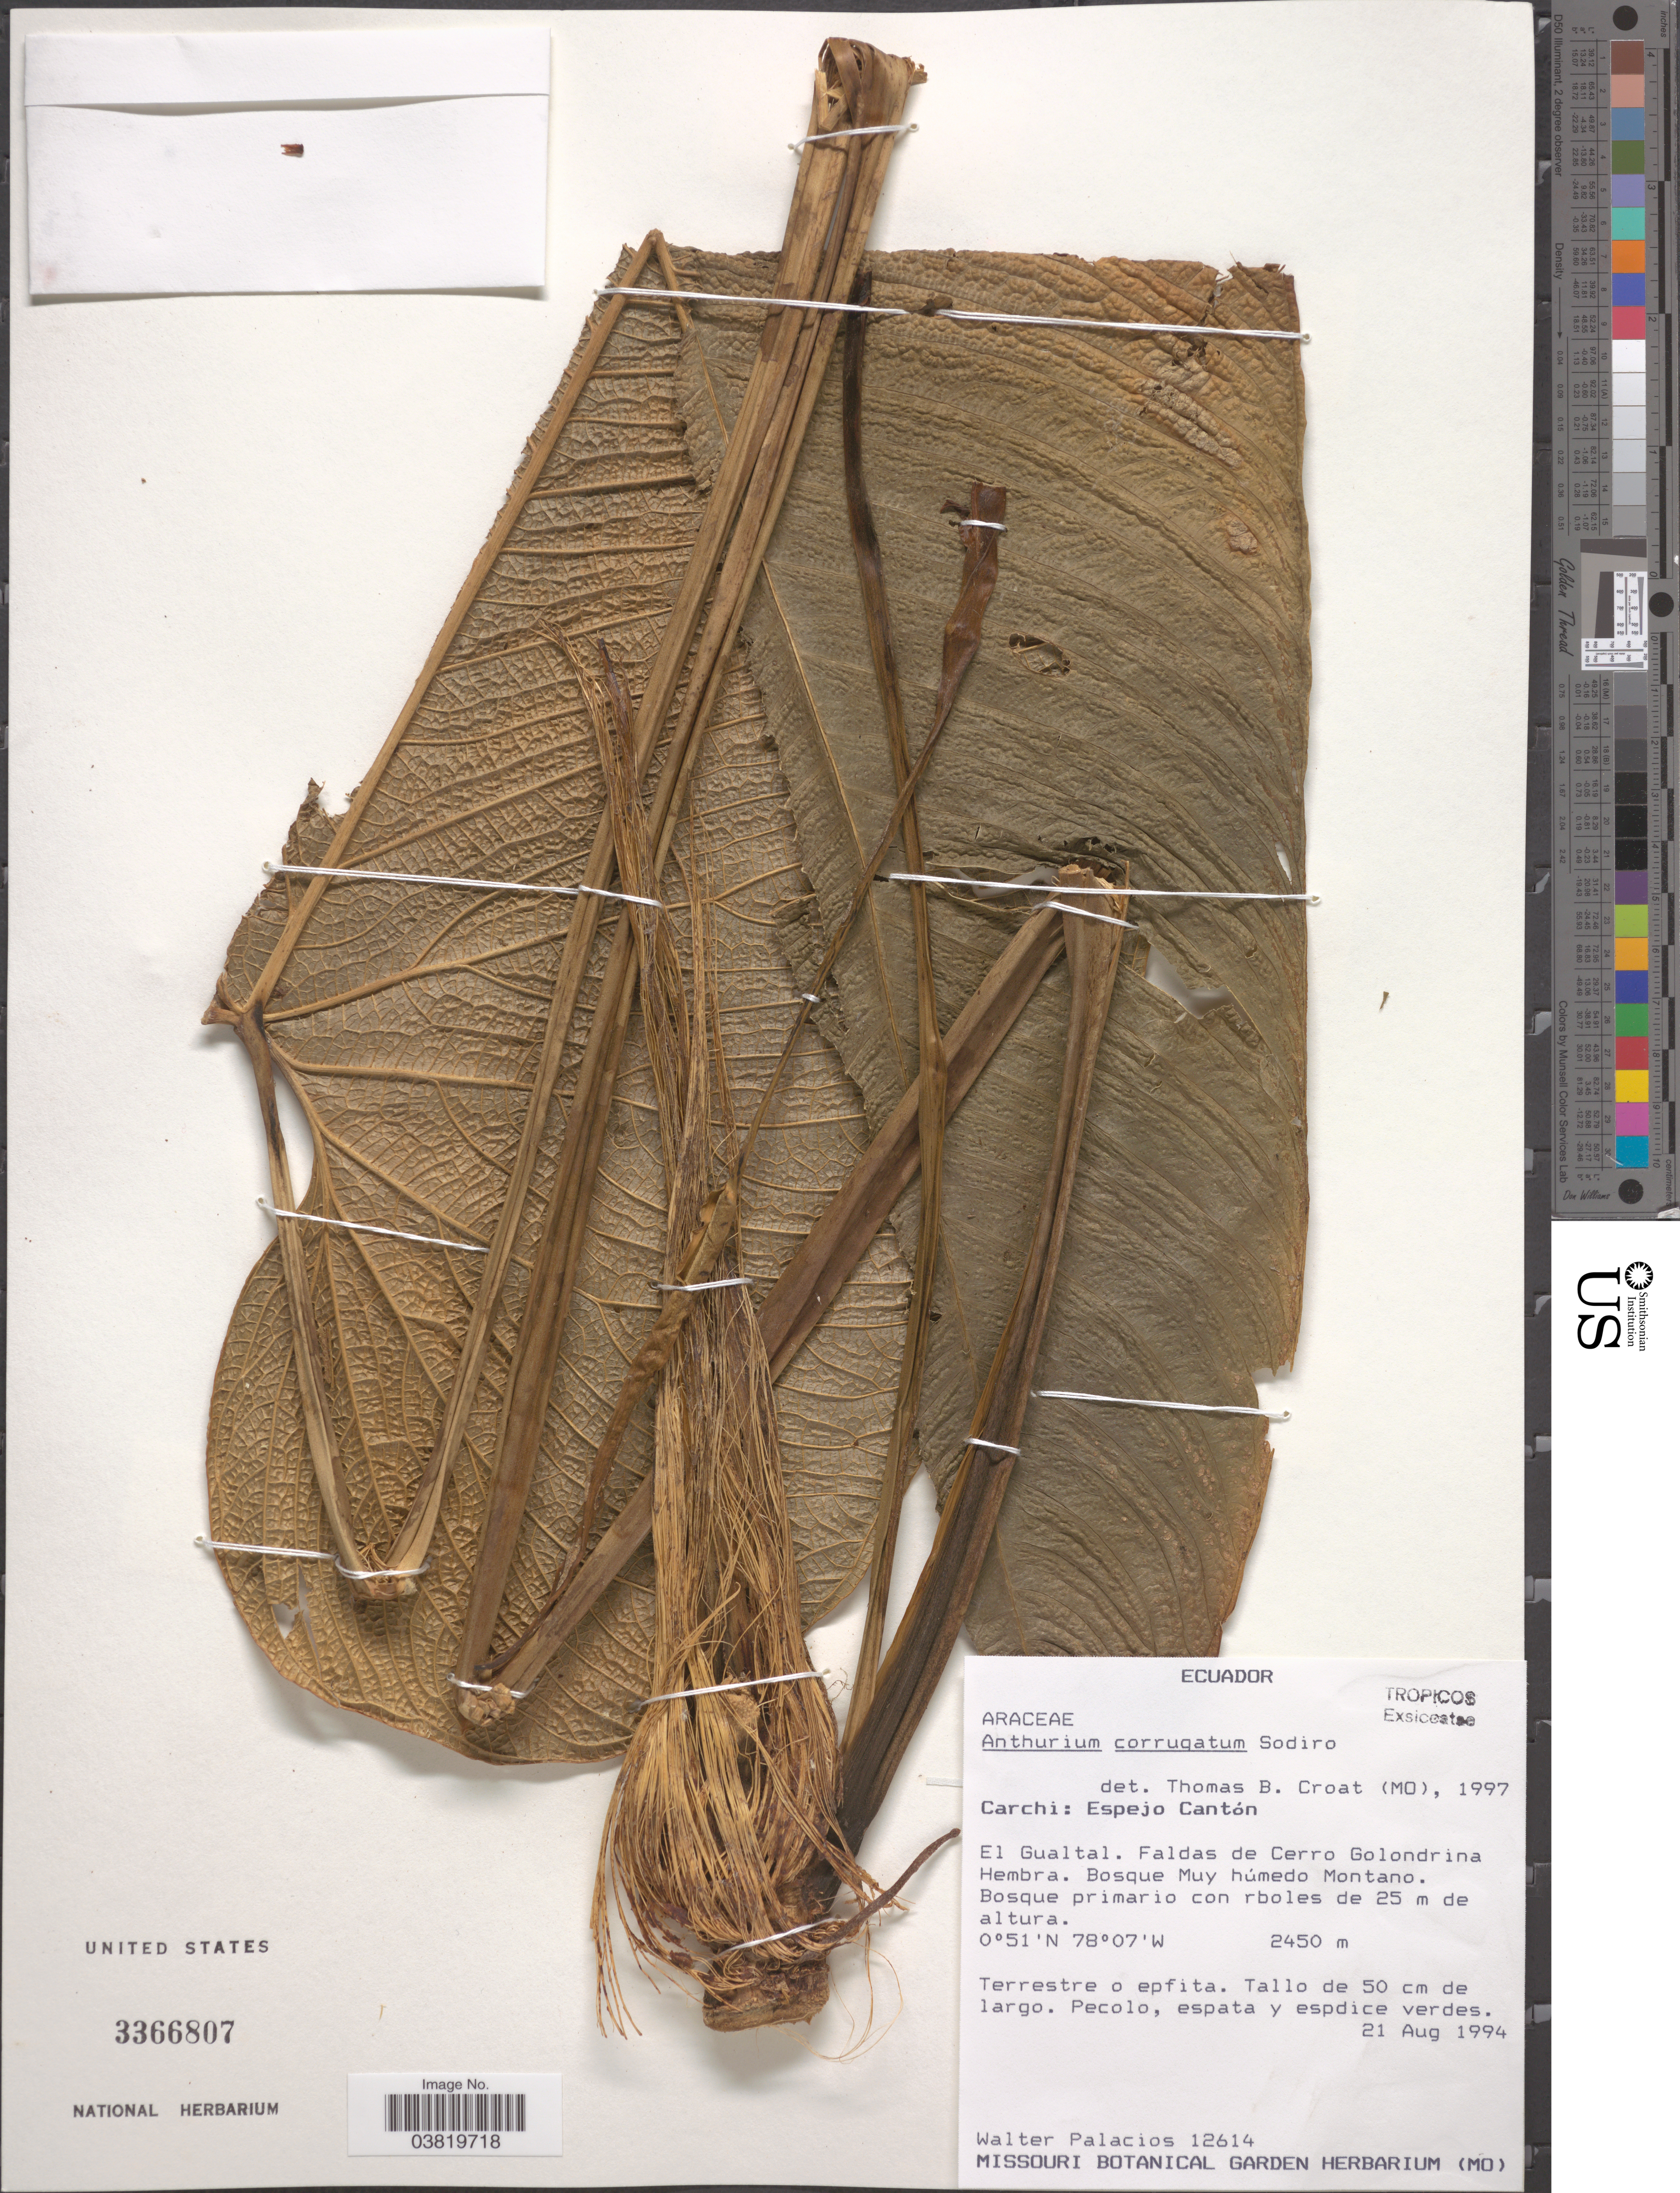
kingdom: Plantae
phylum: Tracheophyta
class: Liliopsida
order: Alismatales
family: Araceae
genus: Anthurium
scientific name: Anthurium corrugatum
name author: Sodiro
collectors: W. Palacios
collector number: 12614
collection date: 1994-08-21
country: Ecuador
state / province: Carchi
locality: Espejo Cantón. El Gualtal. Faldas de Cerro Golondrina Hembra. Bosque Muy húmedo Montano.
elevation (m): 2450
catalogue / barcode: US 3366807